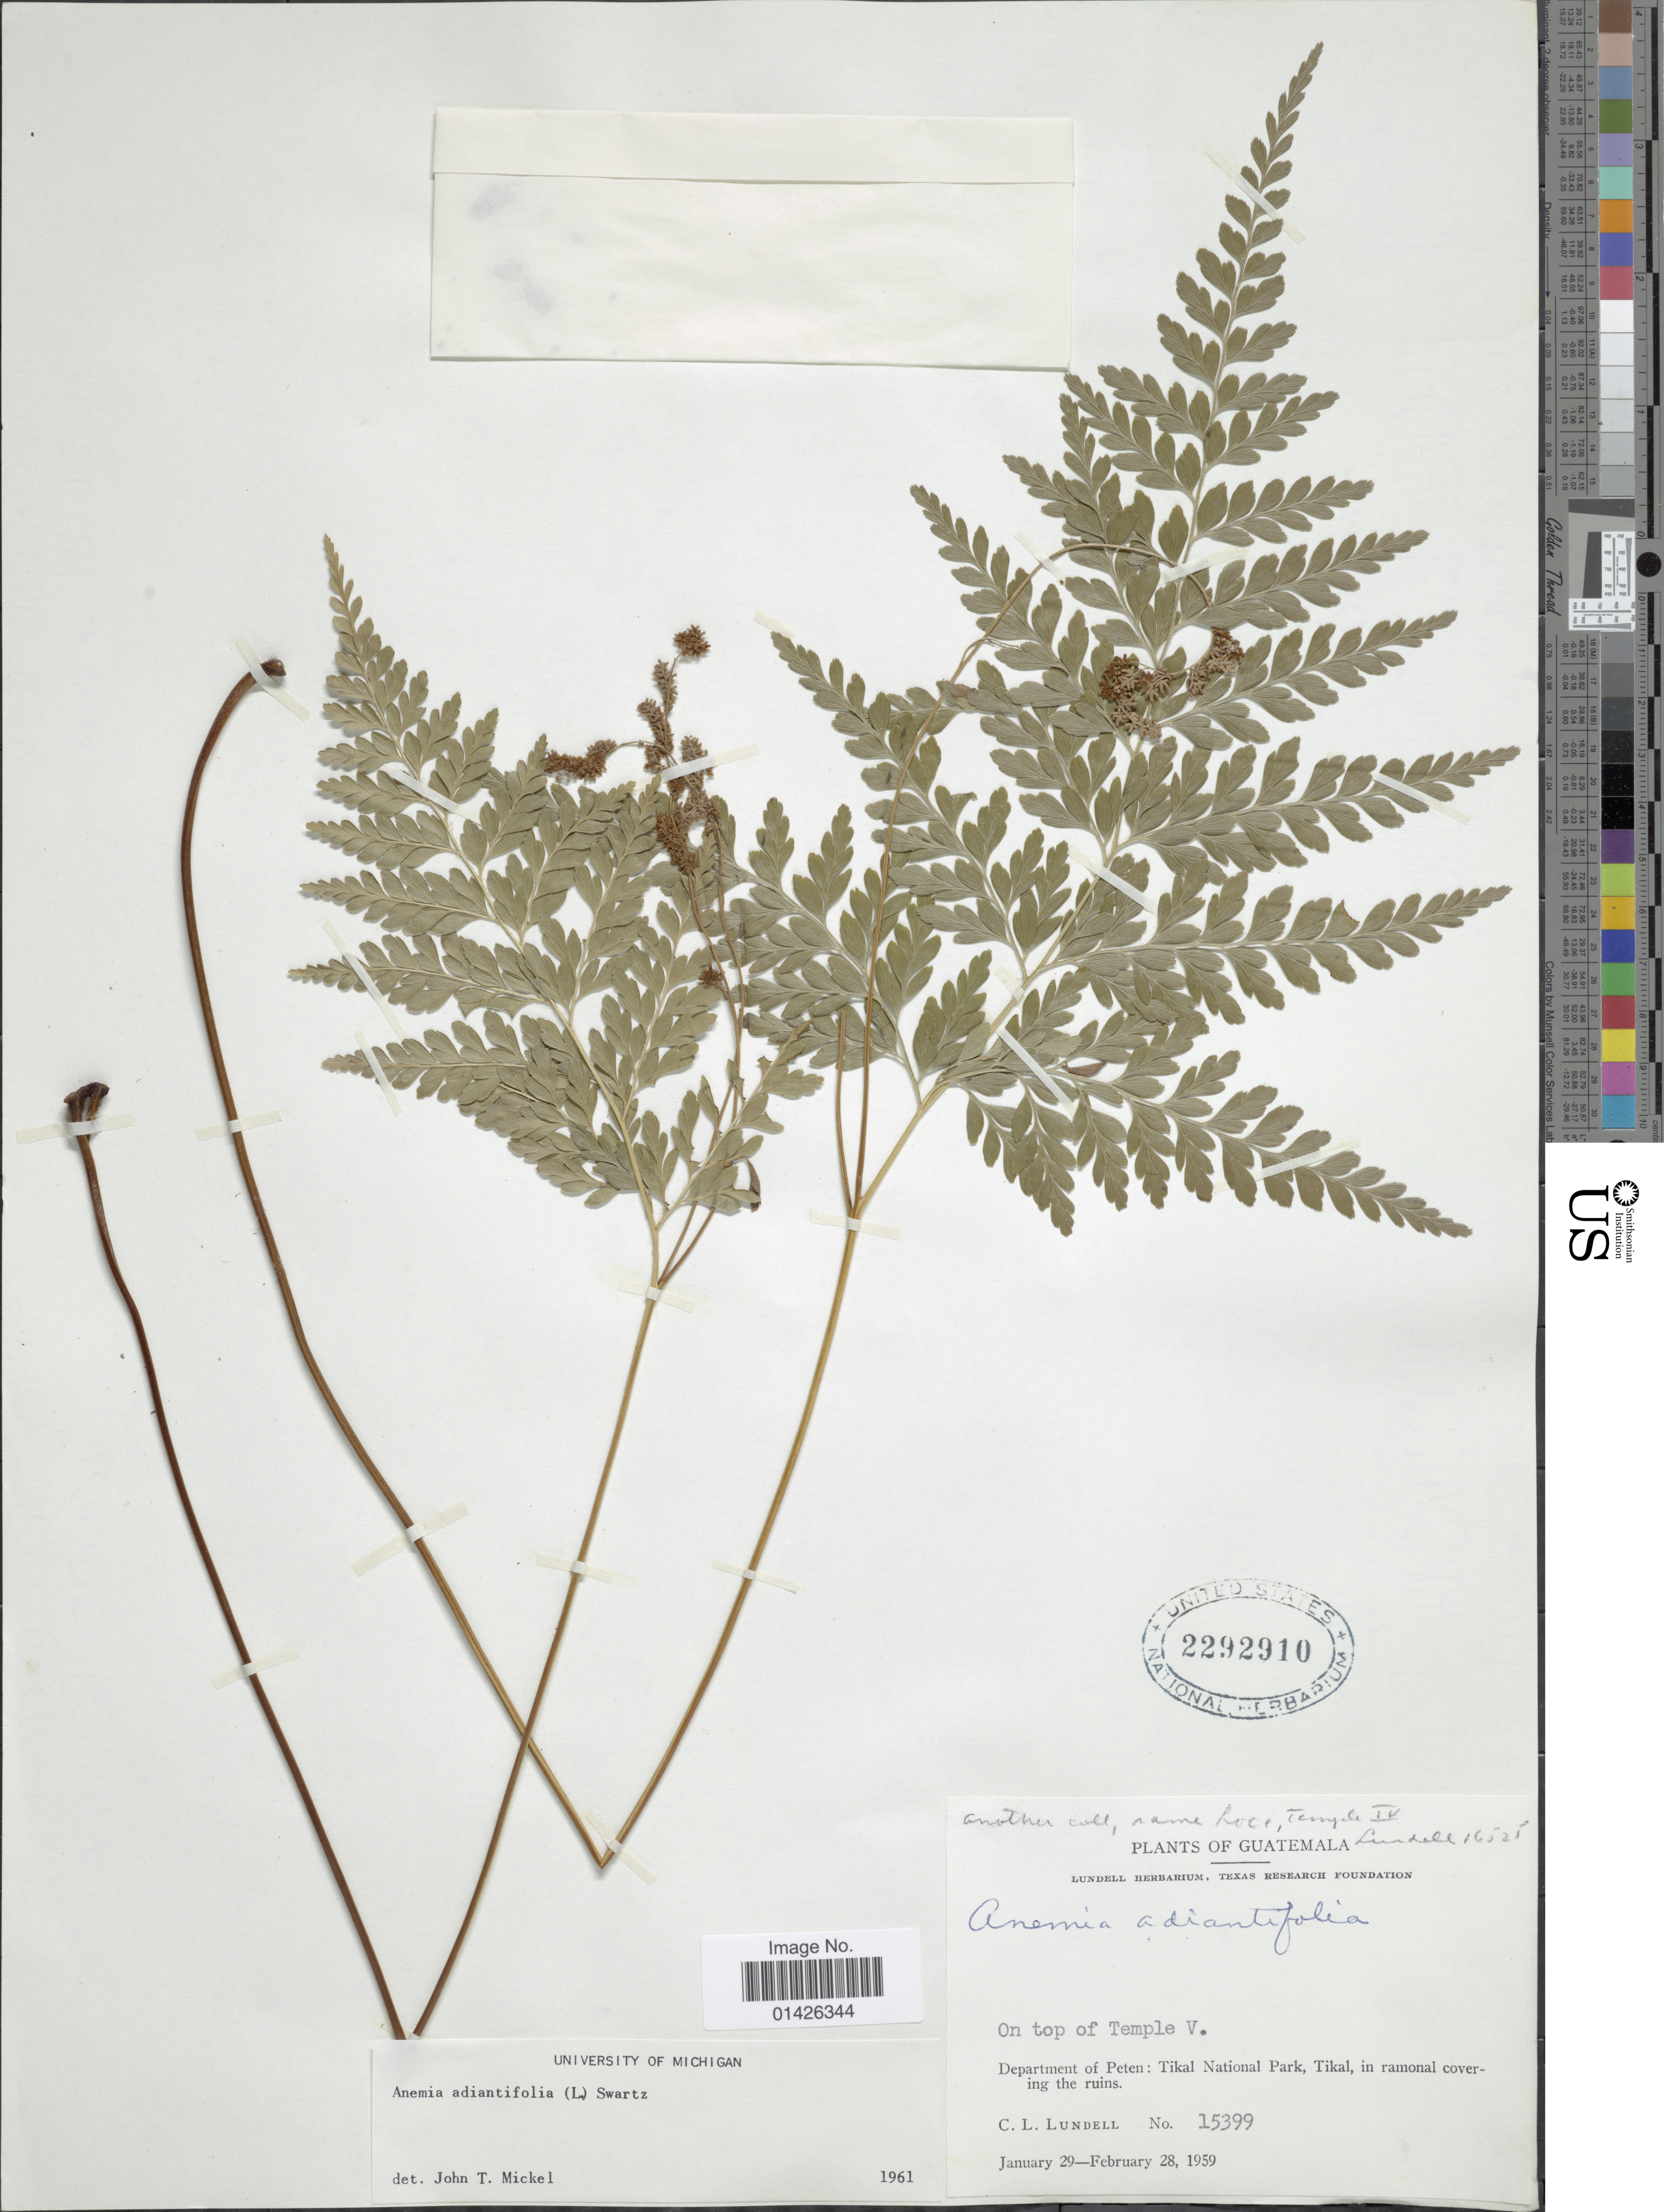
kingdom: Plantae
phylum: Tracheophyta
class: Polypodiopsida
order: Schizaeales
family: Anemiaceae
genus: Anemia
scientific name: Anemia adiantifolia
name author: (L.) Sw.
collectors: C. L. Lundell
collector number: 15399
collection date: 1959-01-29/1959-02-28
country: Guatemala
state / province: El Petén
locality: Department of Peten: Tikal Nantional Park, Tikal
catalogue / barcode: US 2292910